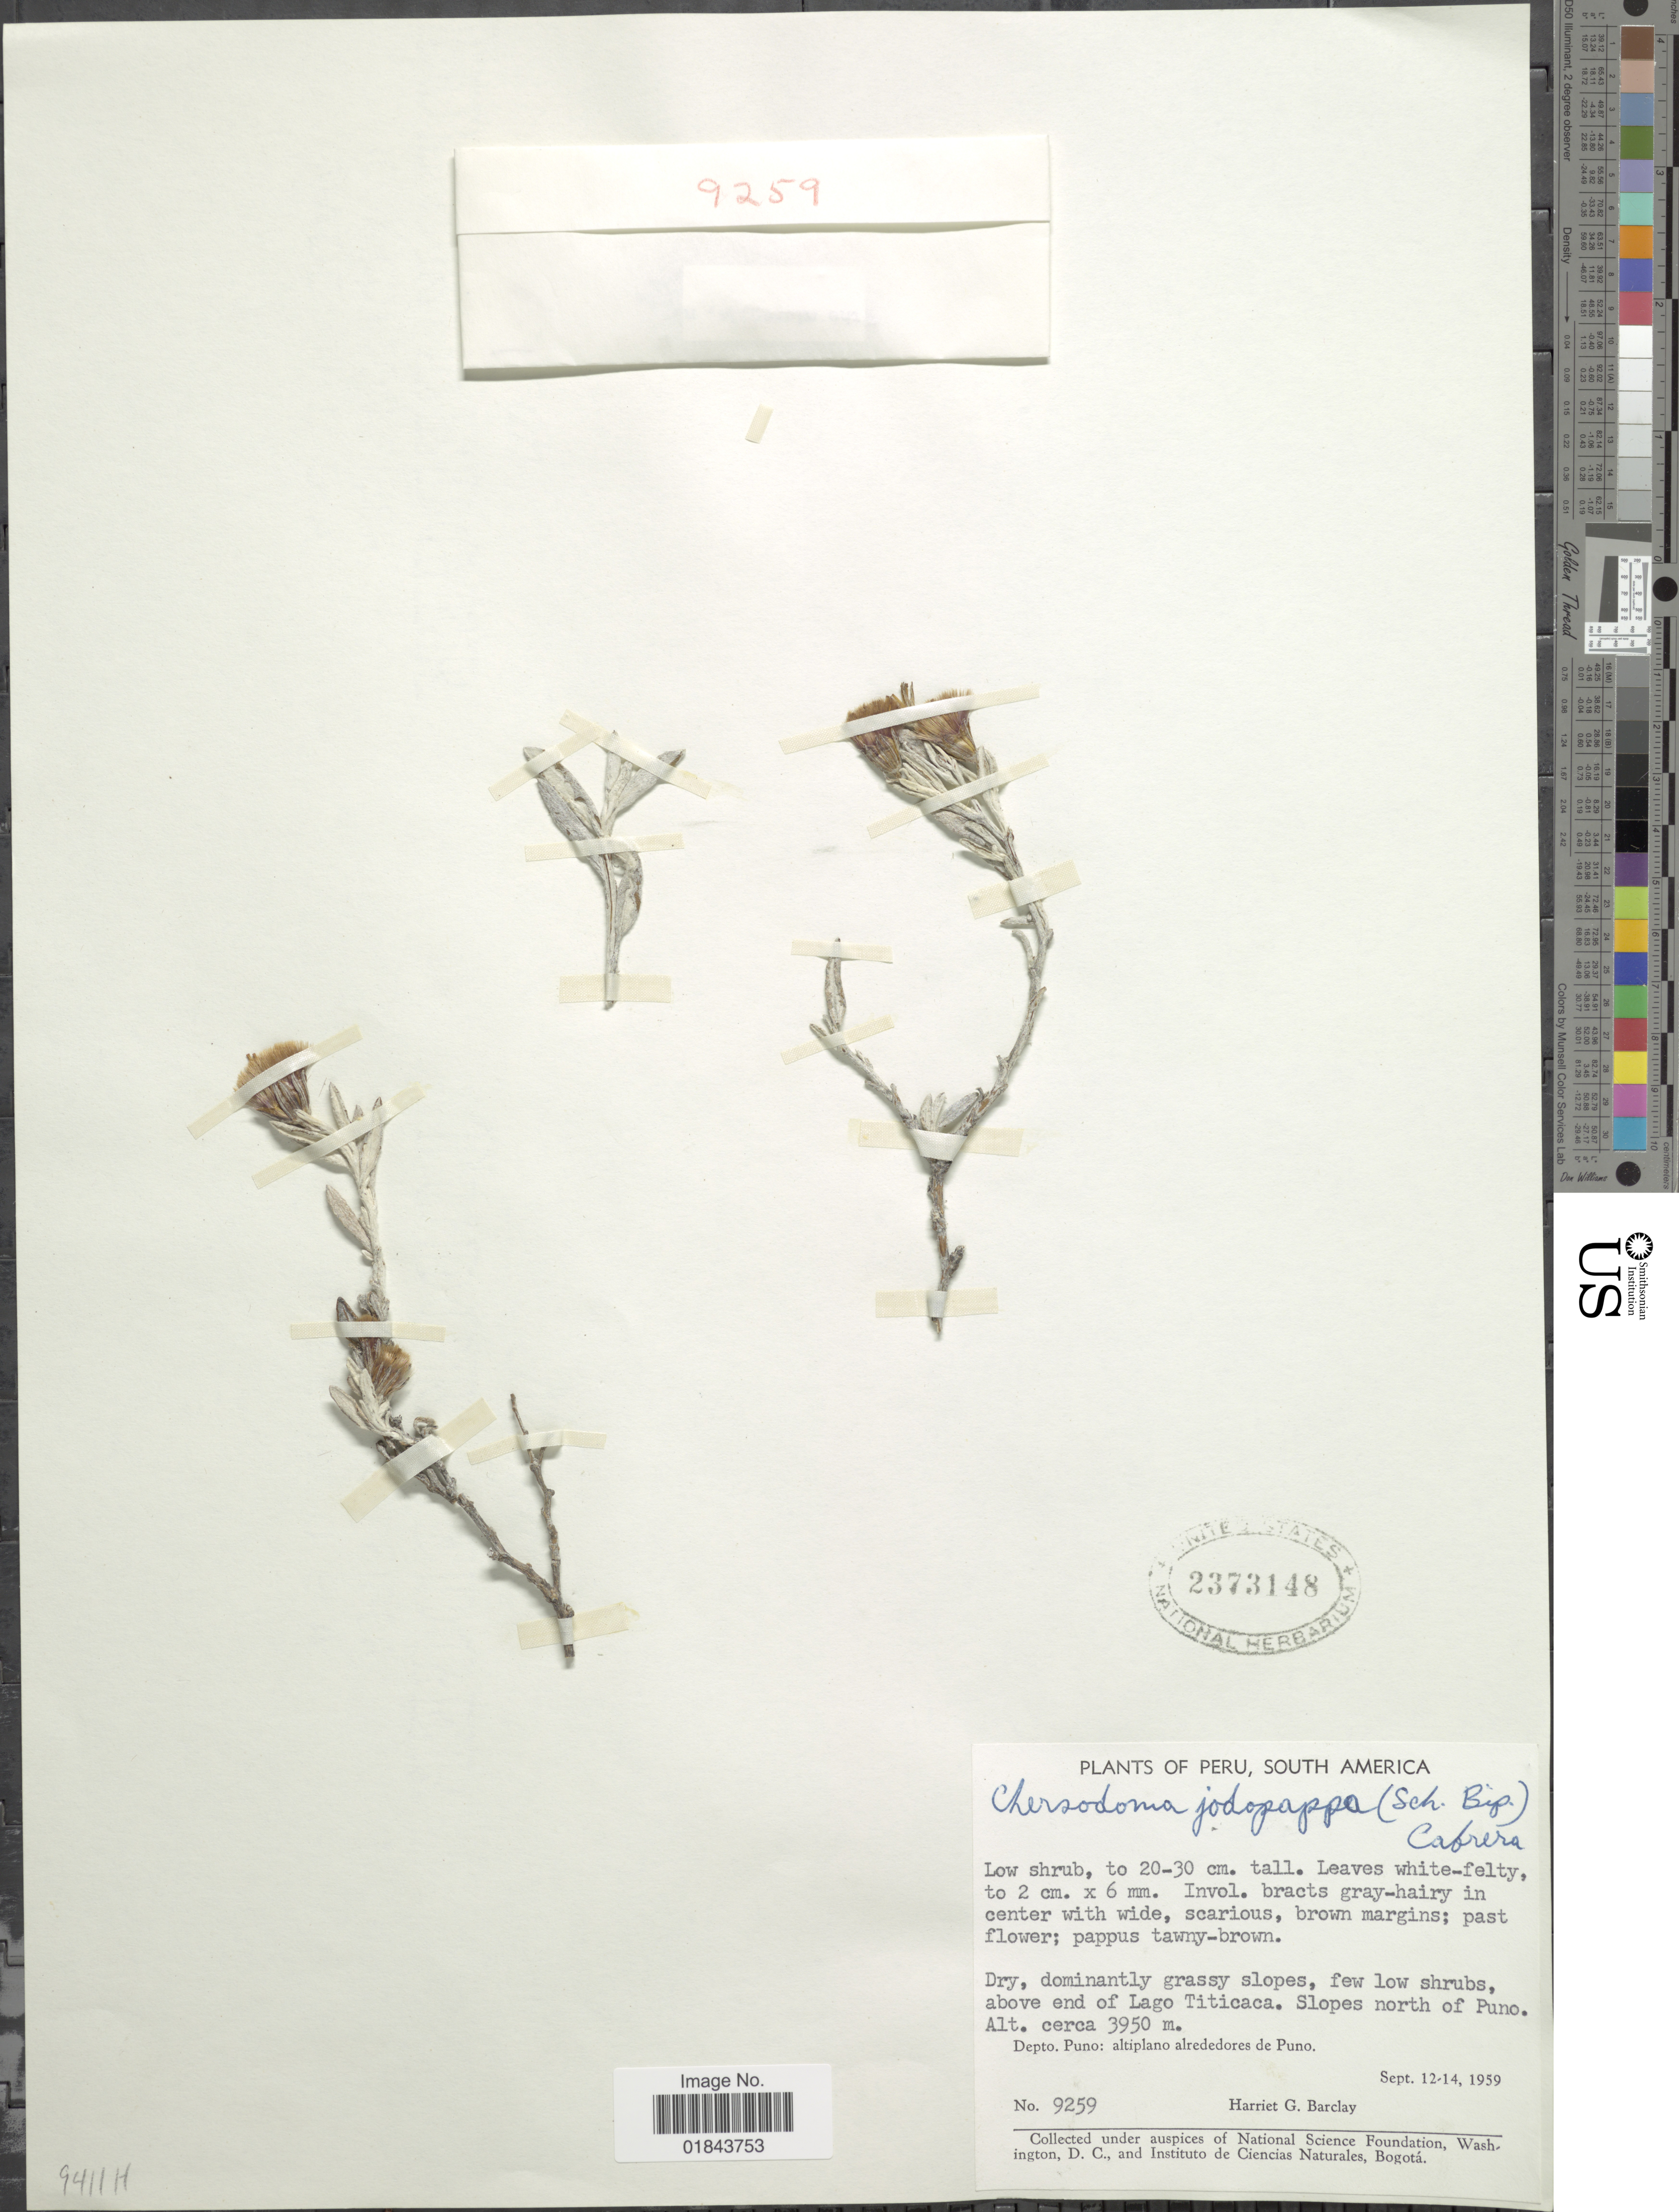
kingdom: Plantae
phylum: Tracheophyta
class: Magnoliopsida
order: Asterales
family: Asteraceae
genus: Chersodoma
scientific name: Chersodoma jodopappa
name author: (Sch. Bip.) Cabrera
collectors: H. G. Barclay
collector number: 9259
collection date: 1959-09-12/1959-09-14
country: Peru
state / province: Puno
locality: Dry, dominantly grasy slopes, few low shrubs, above end of Lago Titicaca. Slopes north of Puno. Depto. Puno: altiplano alrededores de Puno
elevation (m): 3950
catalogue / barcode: US 2373148